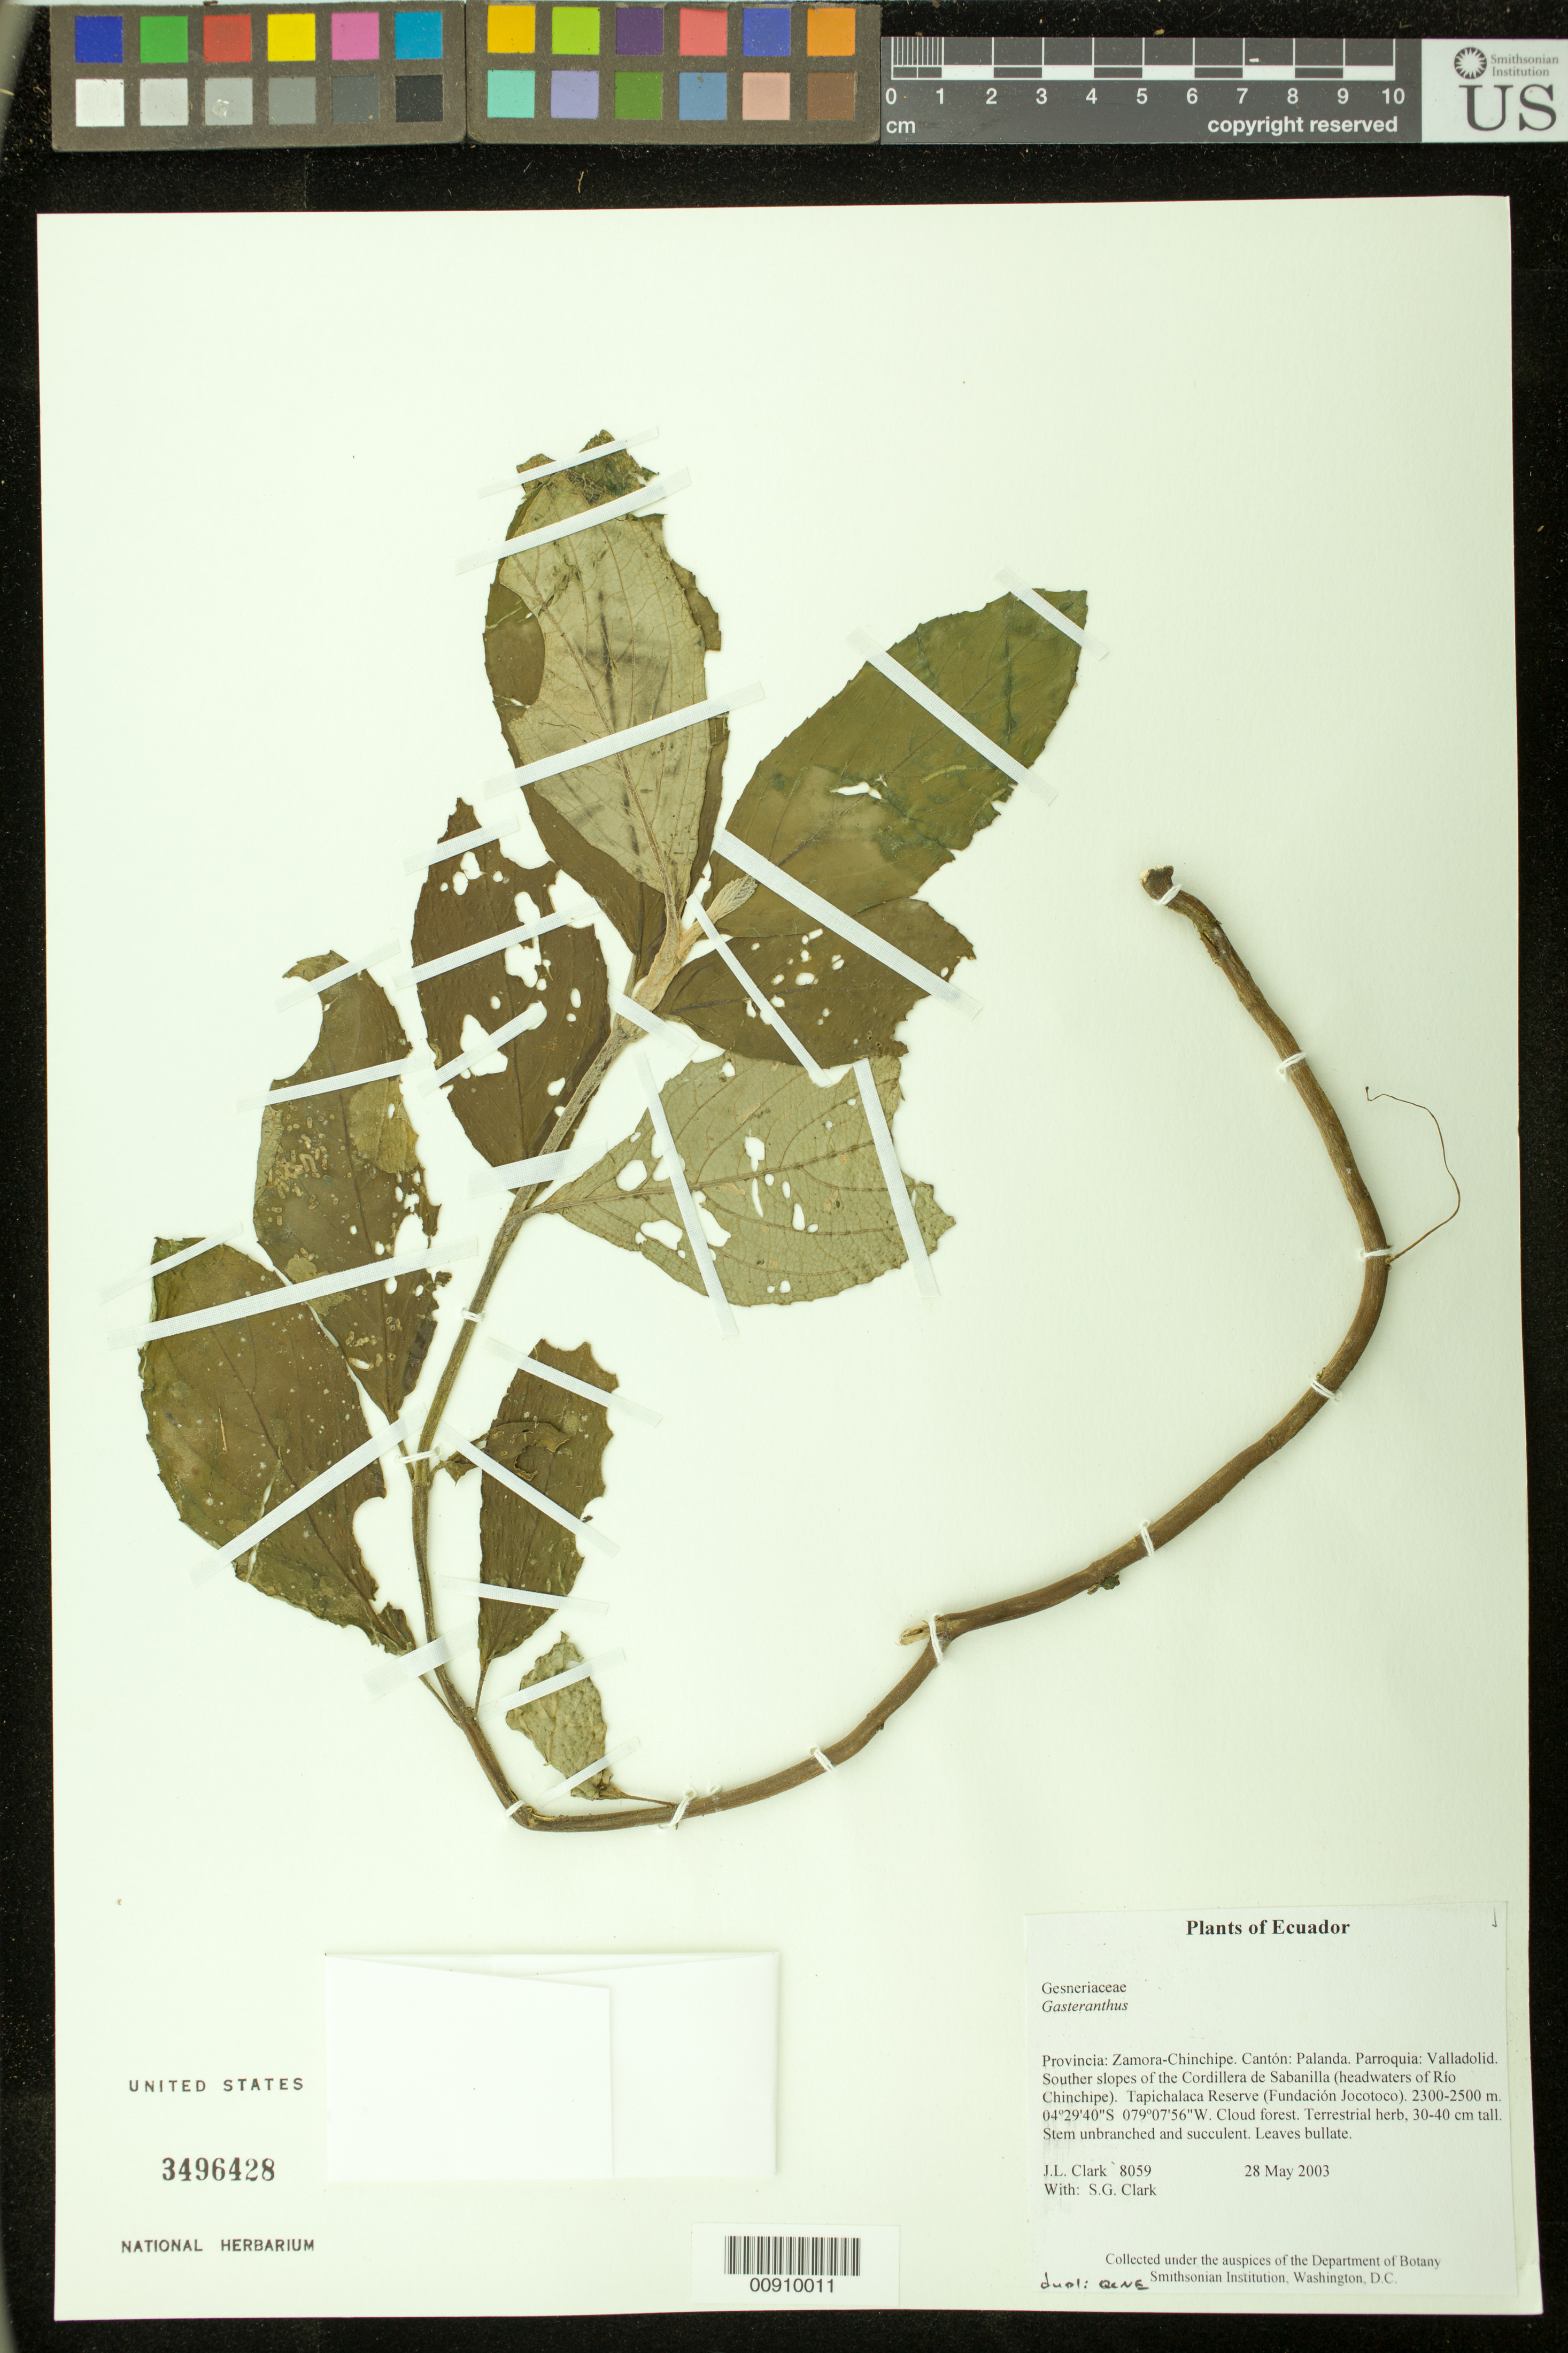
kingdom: Plantae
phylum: Tracheophyta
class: Magnoliopsida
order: Lamiales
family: Gesneriaceae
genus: Gasteranthus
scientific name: Gasteranthus sp.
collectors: J. L. Clark & S. G. Clark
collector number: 8059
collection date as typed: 28 May 2003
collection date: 2003-05-28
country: Ecuador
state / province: Zamora-Chinchipe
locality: Palanda. Parroquia: Valladolid. Souther slopes of the Cordillera de Sabanilla (headwaters of Río Chinchipe). Tapichalaca Reserve (Fundación Jocotoco).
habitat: Cloud forest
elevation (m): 2300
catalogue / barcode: US 3496428